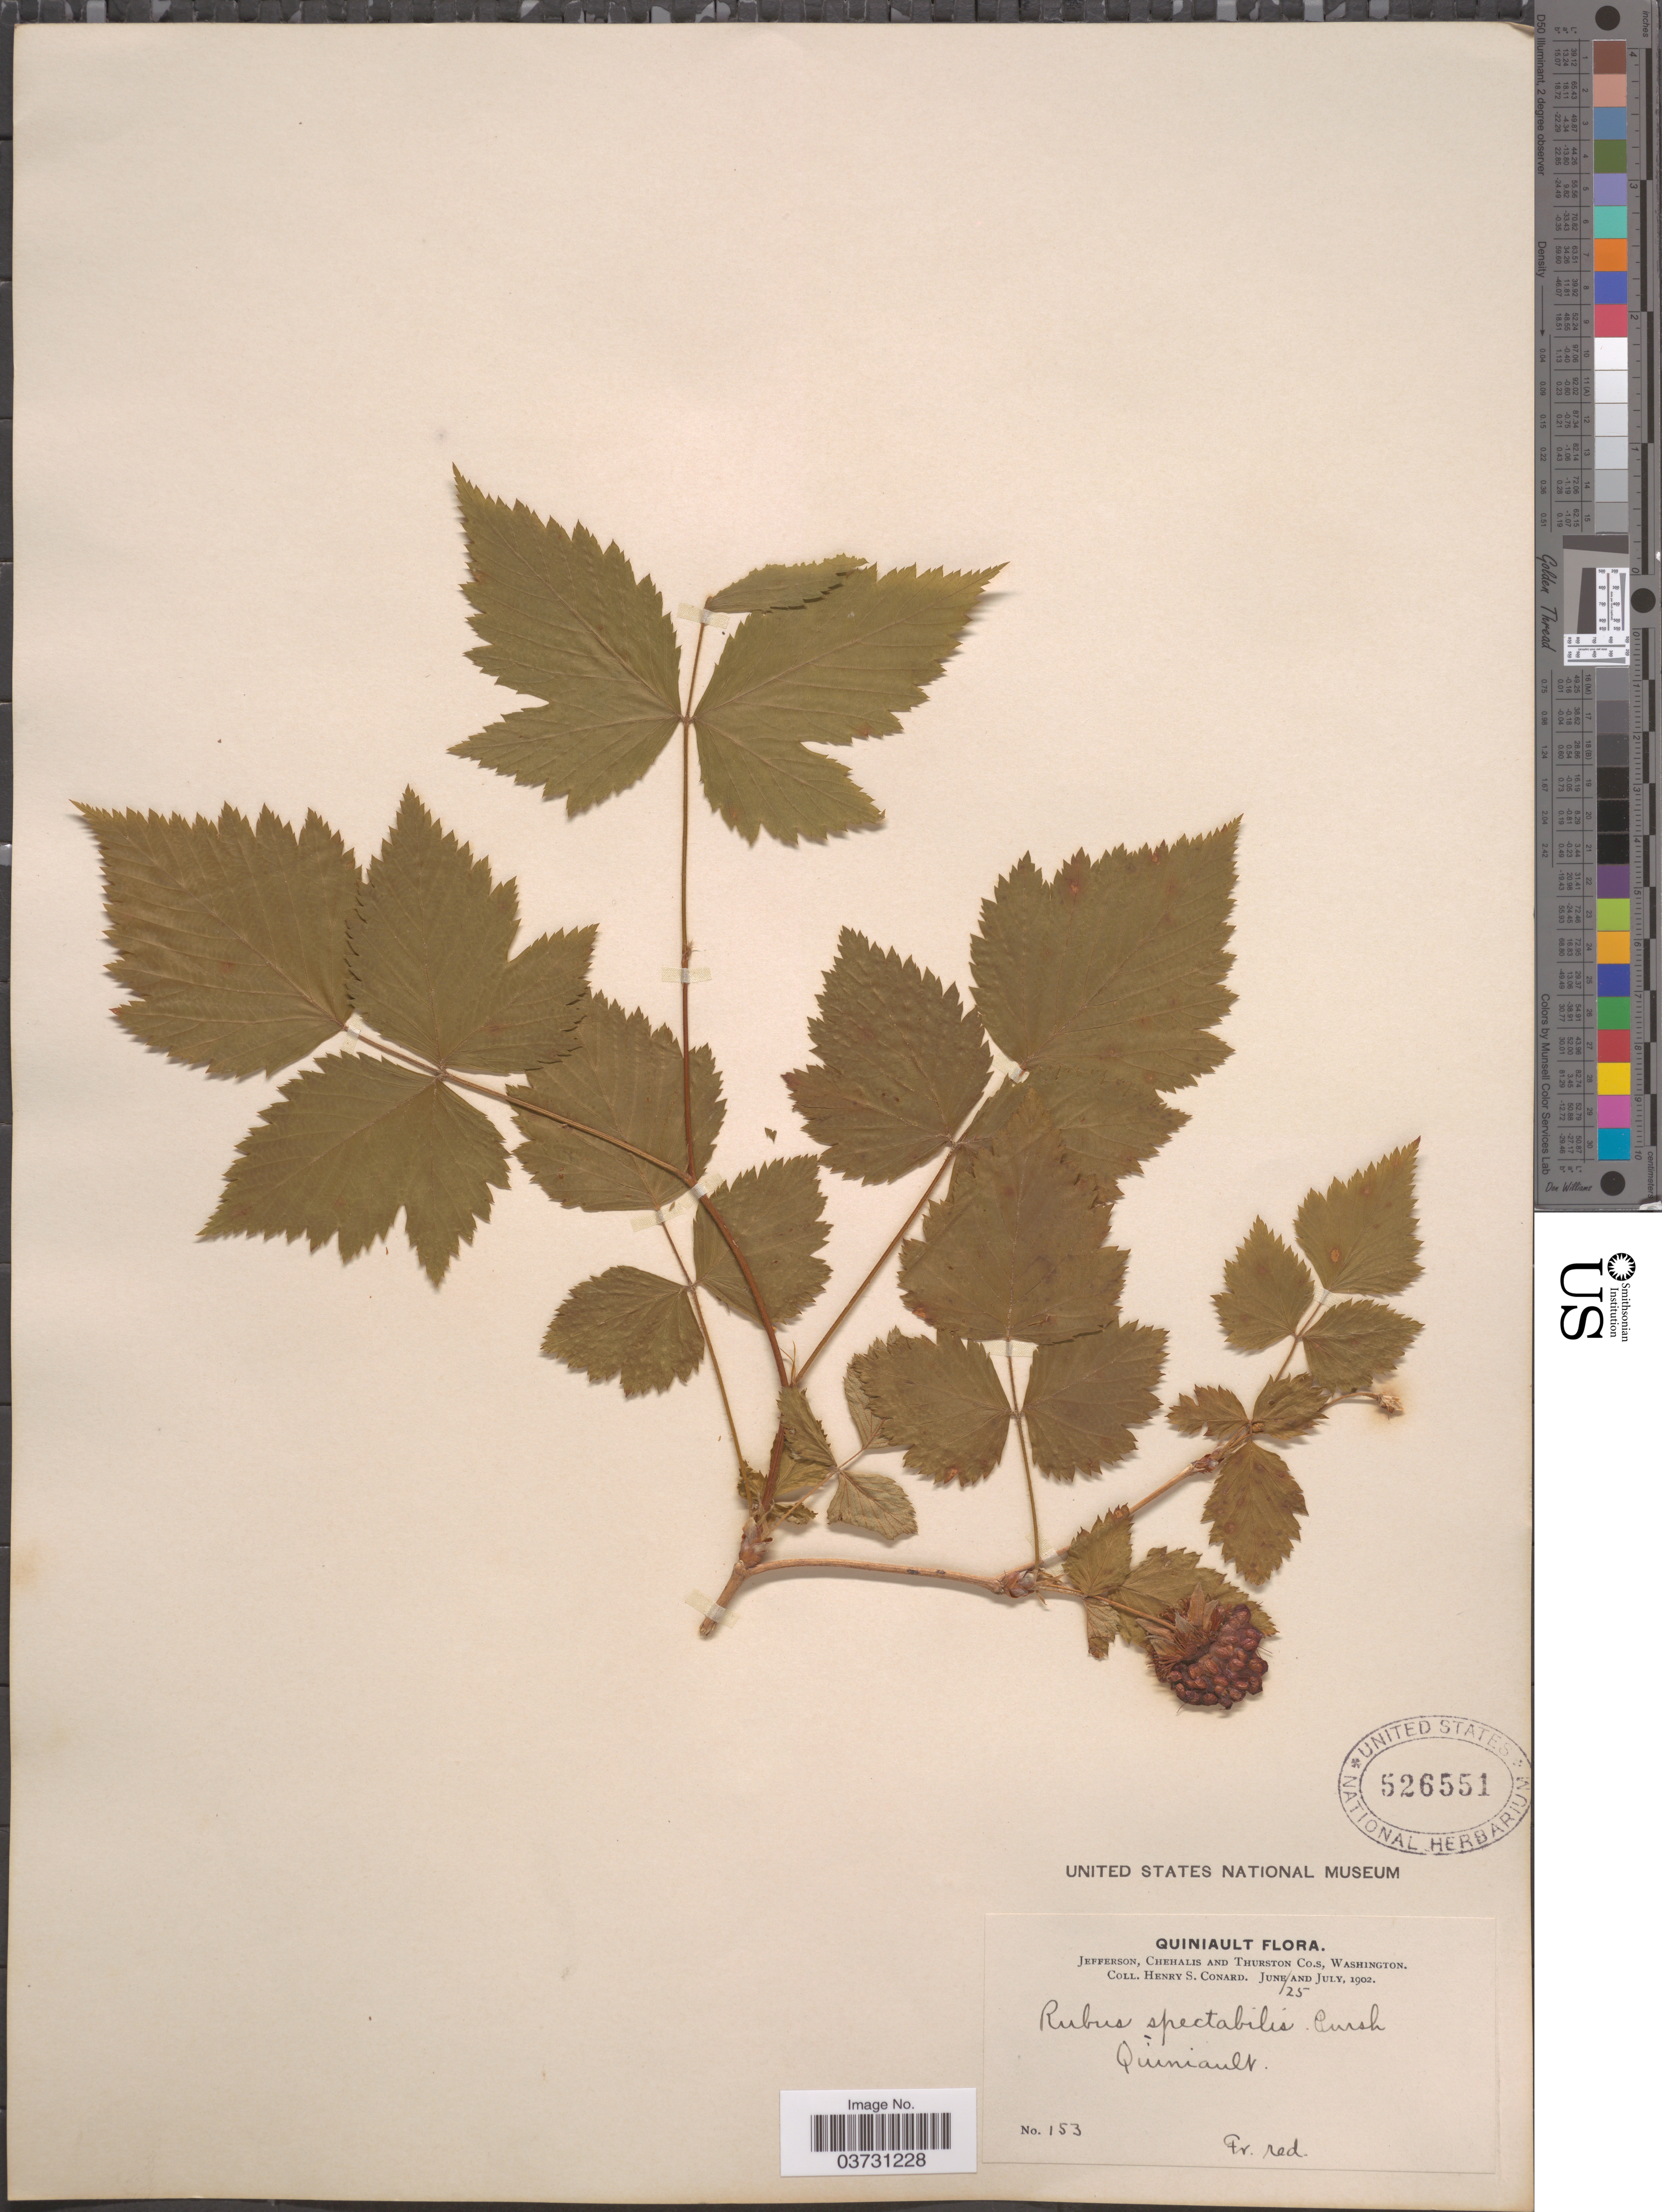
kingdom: Plantae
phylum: Tracheophyta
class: Magnoliopsida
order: Rosales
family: Rosaceae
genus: Rubus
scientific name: Rubus spectabilis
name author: Pursh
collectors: H. S. Conard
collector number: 153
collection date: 1902-06-25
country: United States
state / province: Washington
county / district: Thurston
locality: Quiniault. Jefferson, Chehalis and Thurston Co.s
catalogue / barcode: US 526551